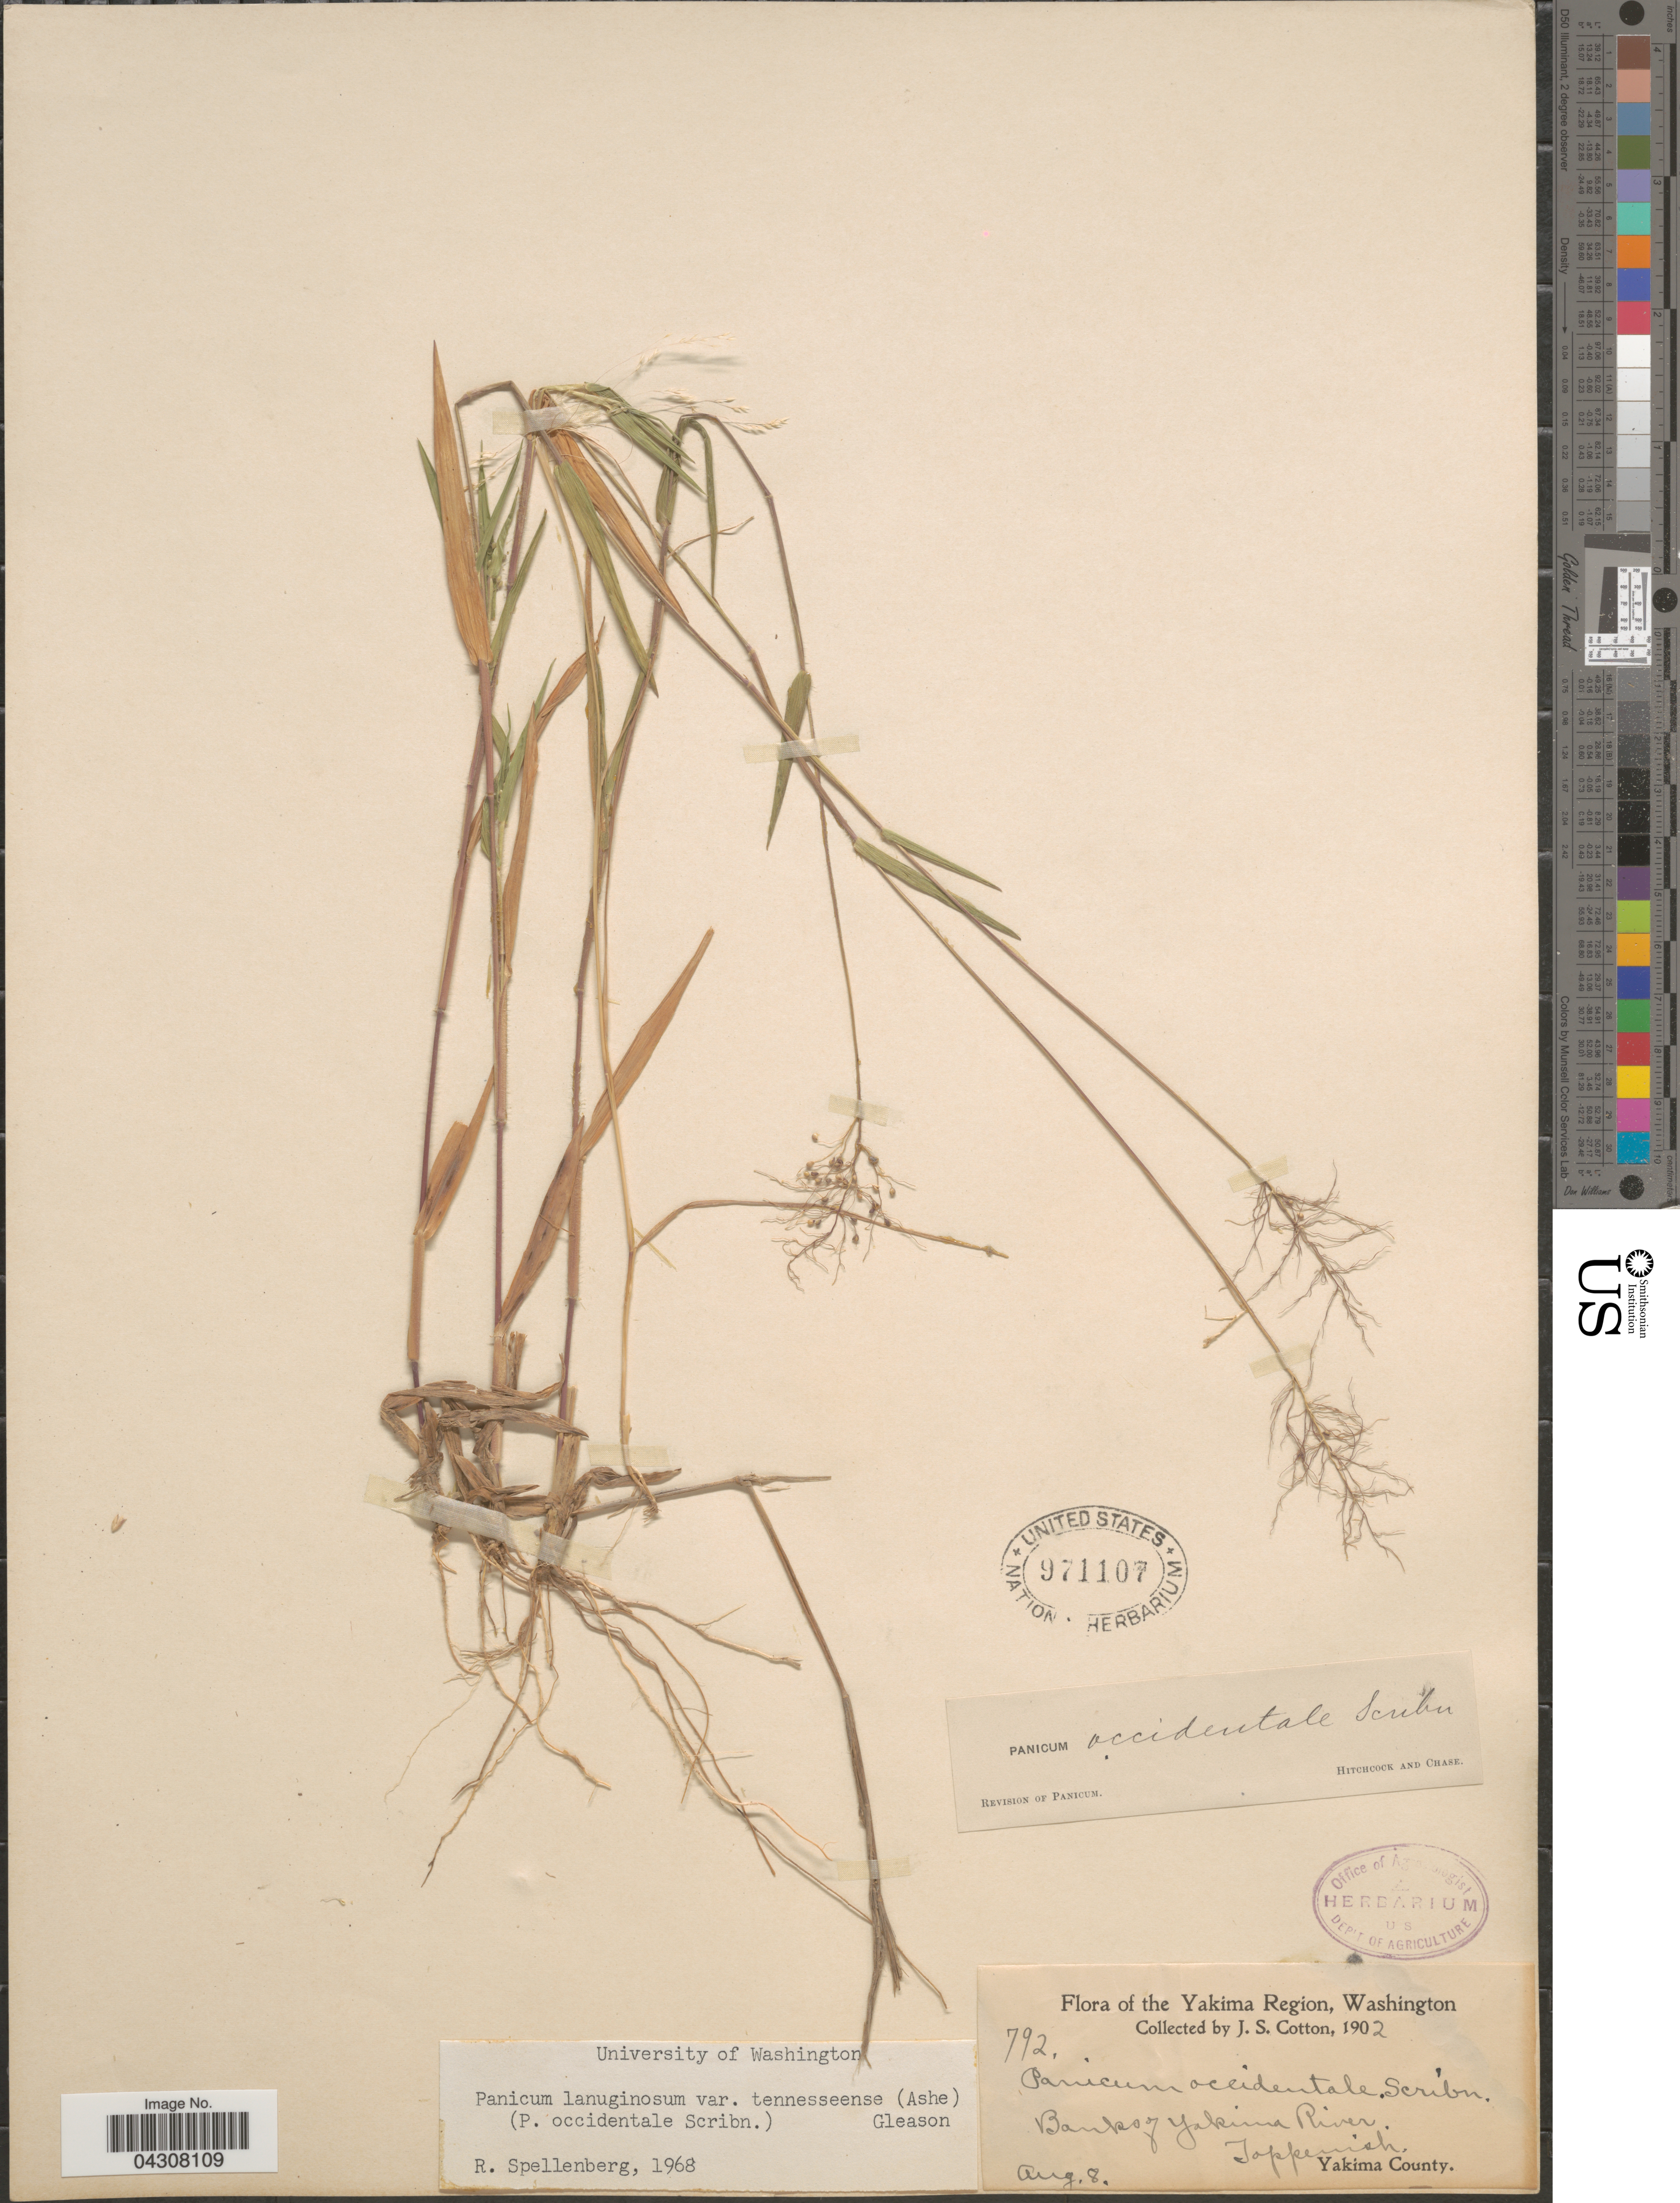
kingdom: Plantae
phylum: Tracheophyta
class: Liliopsida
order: Poales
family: Poaceae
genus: Dichanthelium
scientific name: Dichanthelium acuminatum var. acuminatum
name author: (Sw.) Gould & C.A. Clark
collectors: J. S. Cotton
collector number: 792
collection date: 1902-08-08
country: United States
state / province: Washington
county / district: Yakima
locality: The Yakima Region. Banks of Yakima River. Toppenish, Yakima County.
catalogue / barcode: US 971107